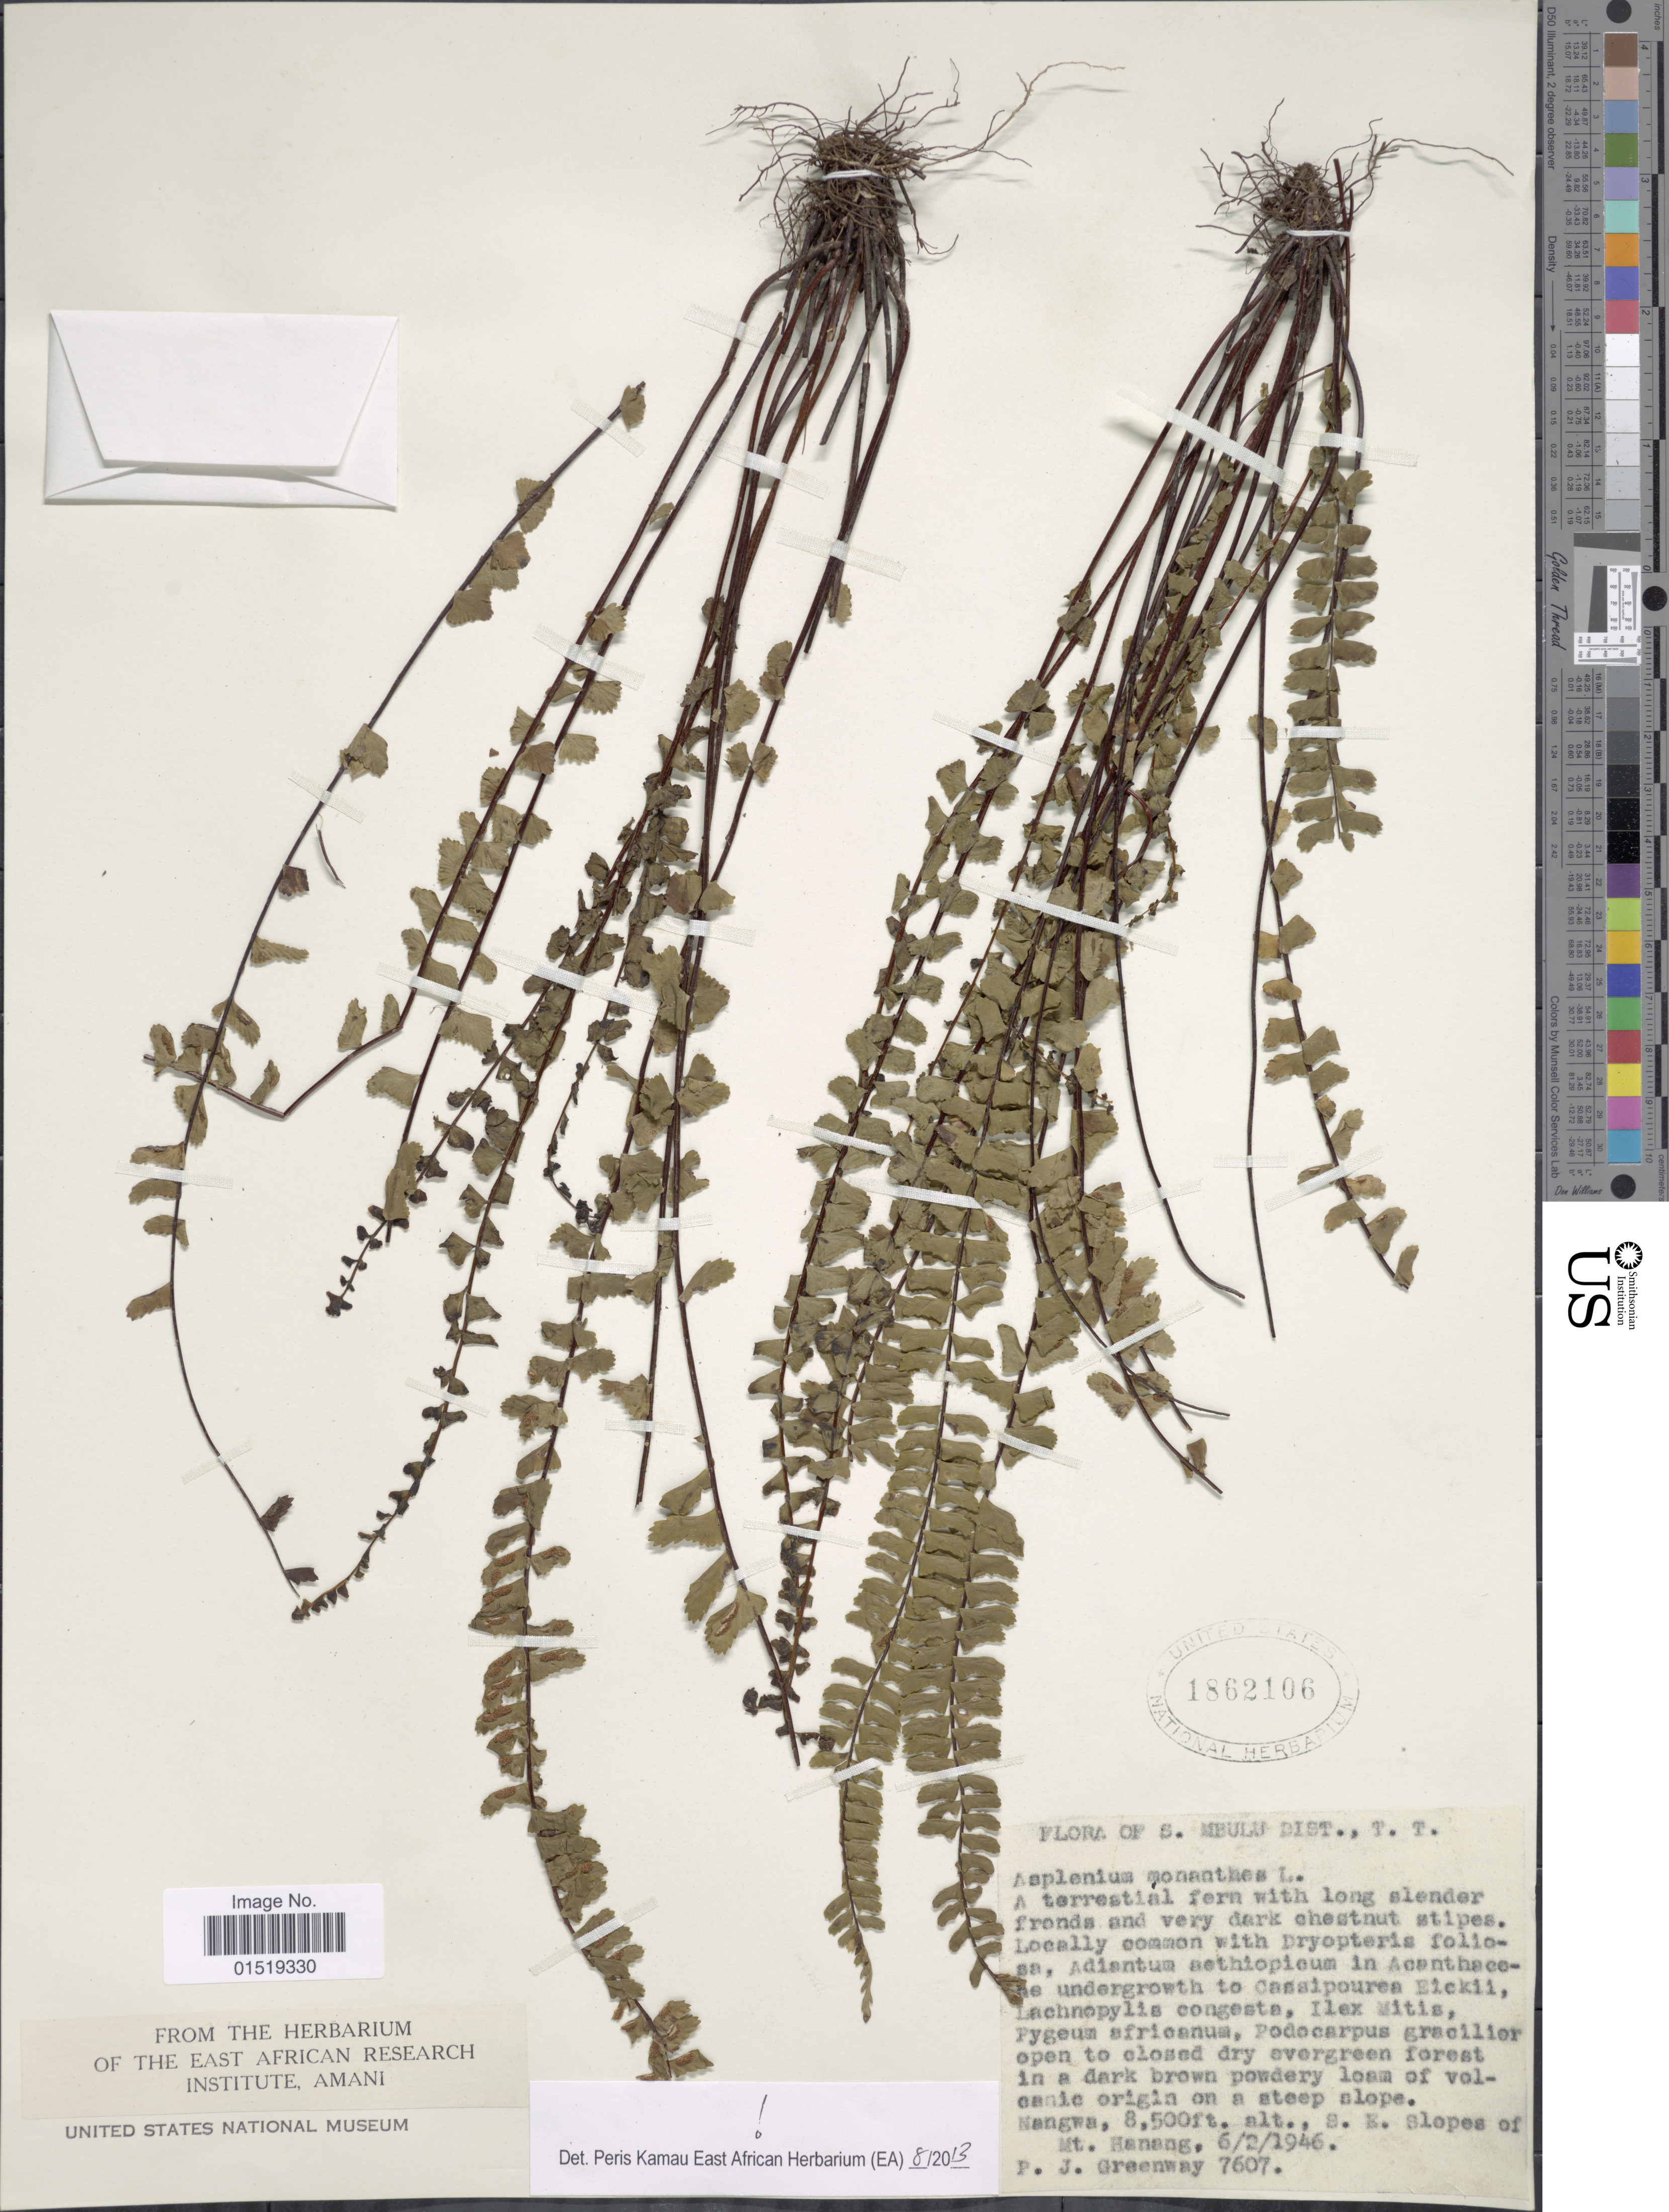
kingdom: Plantae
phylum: Tracheophyta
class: Polypodiopsida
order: Polypodiales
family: Aspleniaceae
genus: Asplenium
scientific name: Asplenium monanthes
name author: L.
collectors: P. J. Greenway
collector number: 7607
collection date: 1946-02-06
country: Tanzania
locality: S. Mbulu Dist., T.T. Nangwa. S.E. slopes of Mt. Hanang.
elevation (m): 2591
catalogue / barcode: US 1862106